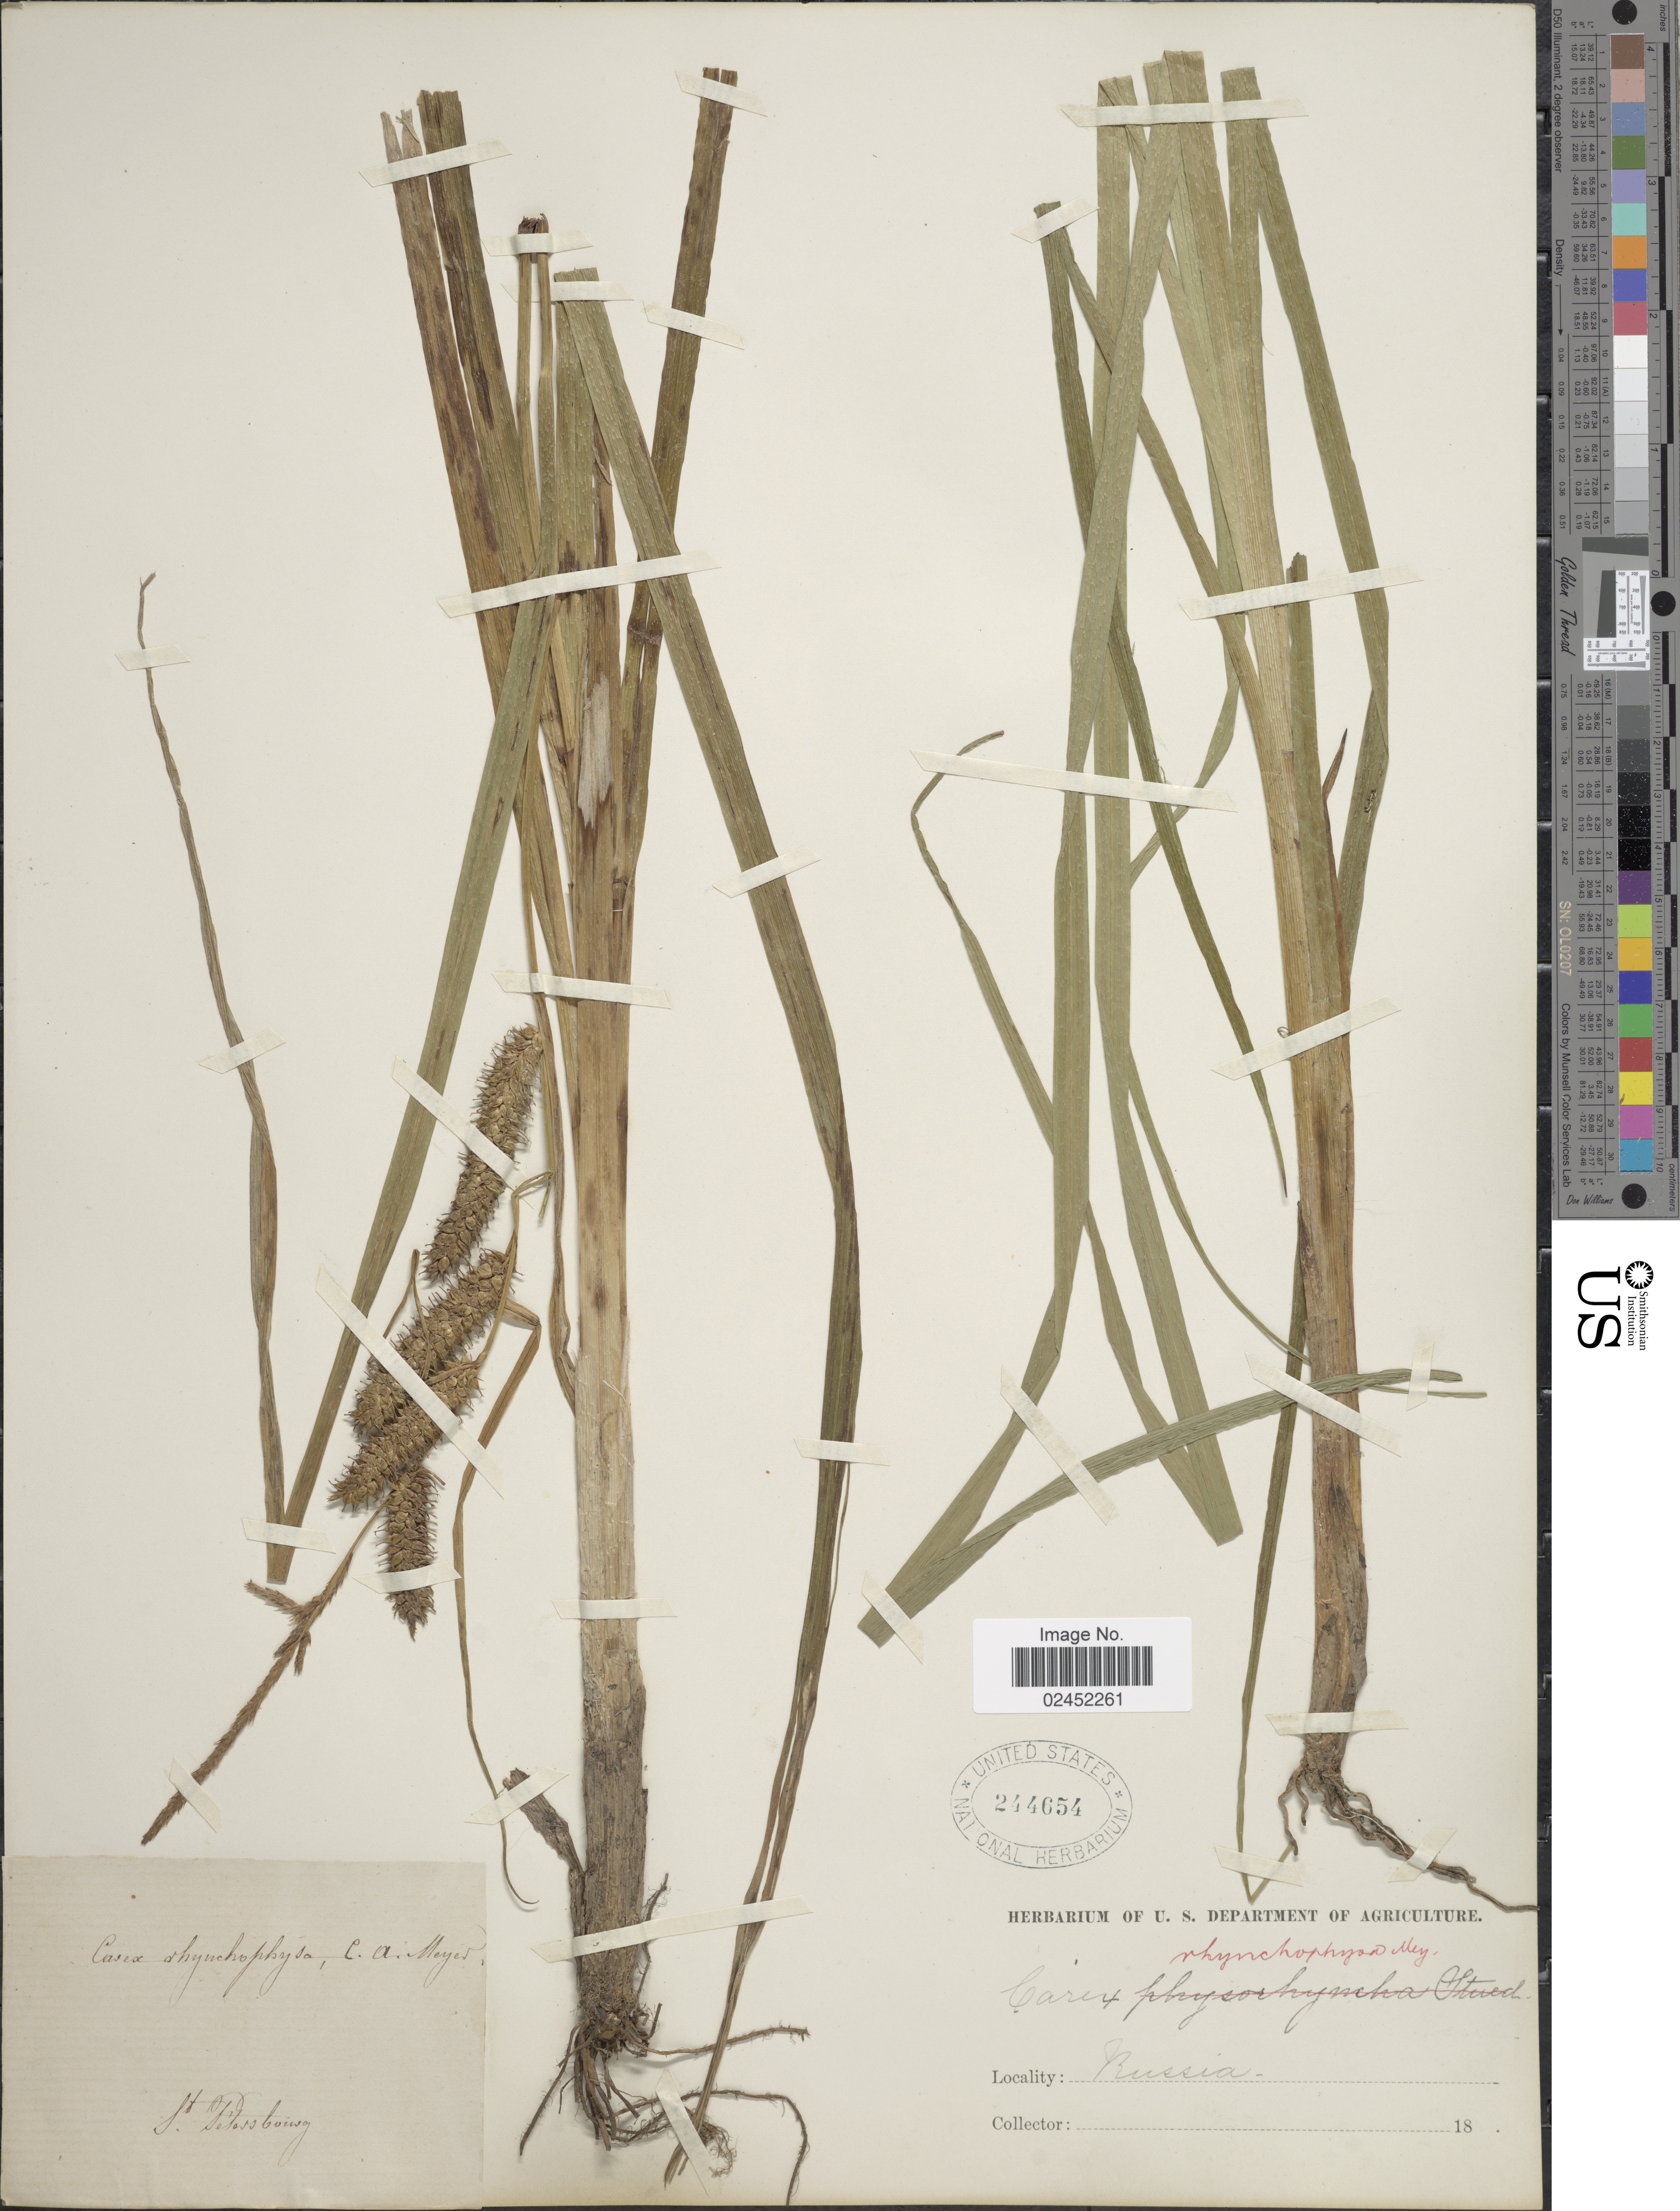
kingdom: Plantae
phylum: Tracheophyta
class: Liliopsida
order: Poales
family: Cyperaceae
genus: Carex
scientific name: Carex utriculata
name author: Boott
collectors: St. Petersburg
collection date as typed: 18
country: Russian Federation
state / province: St. Petersburg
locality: Russia.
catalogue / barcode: US 244654